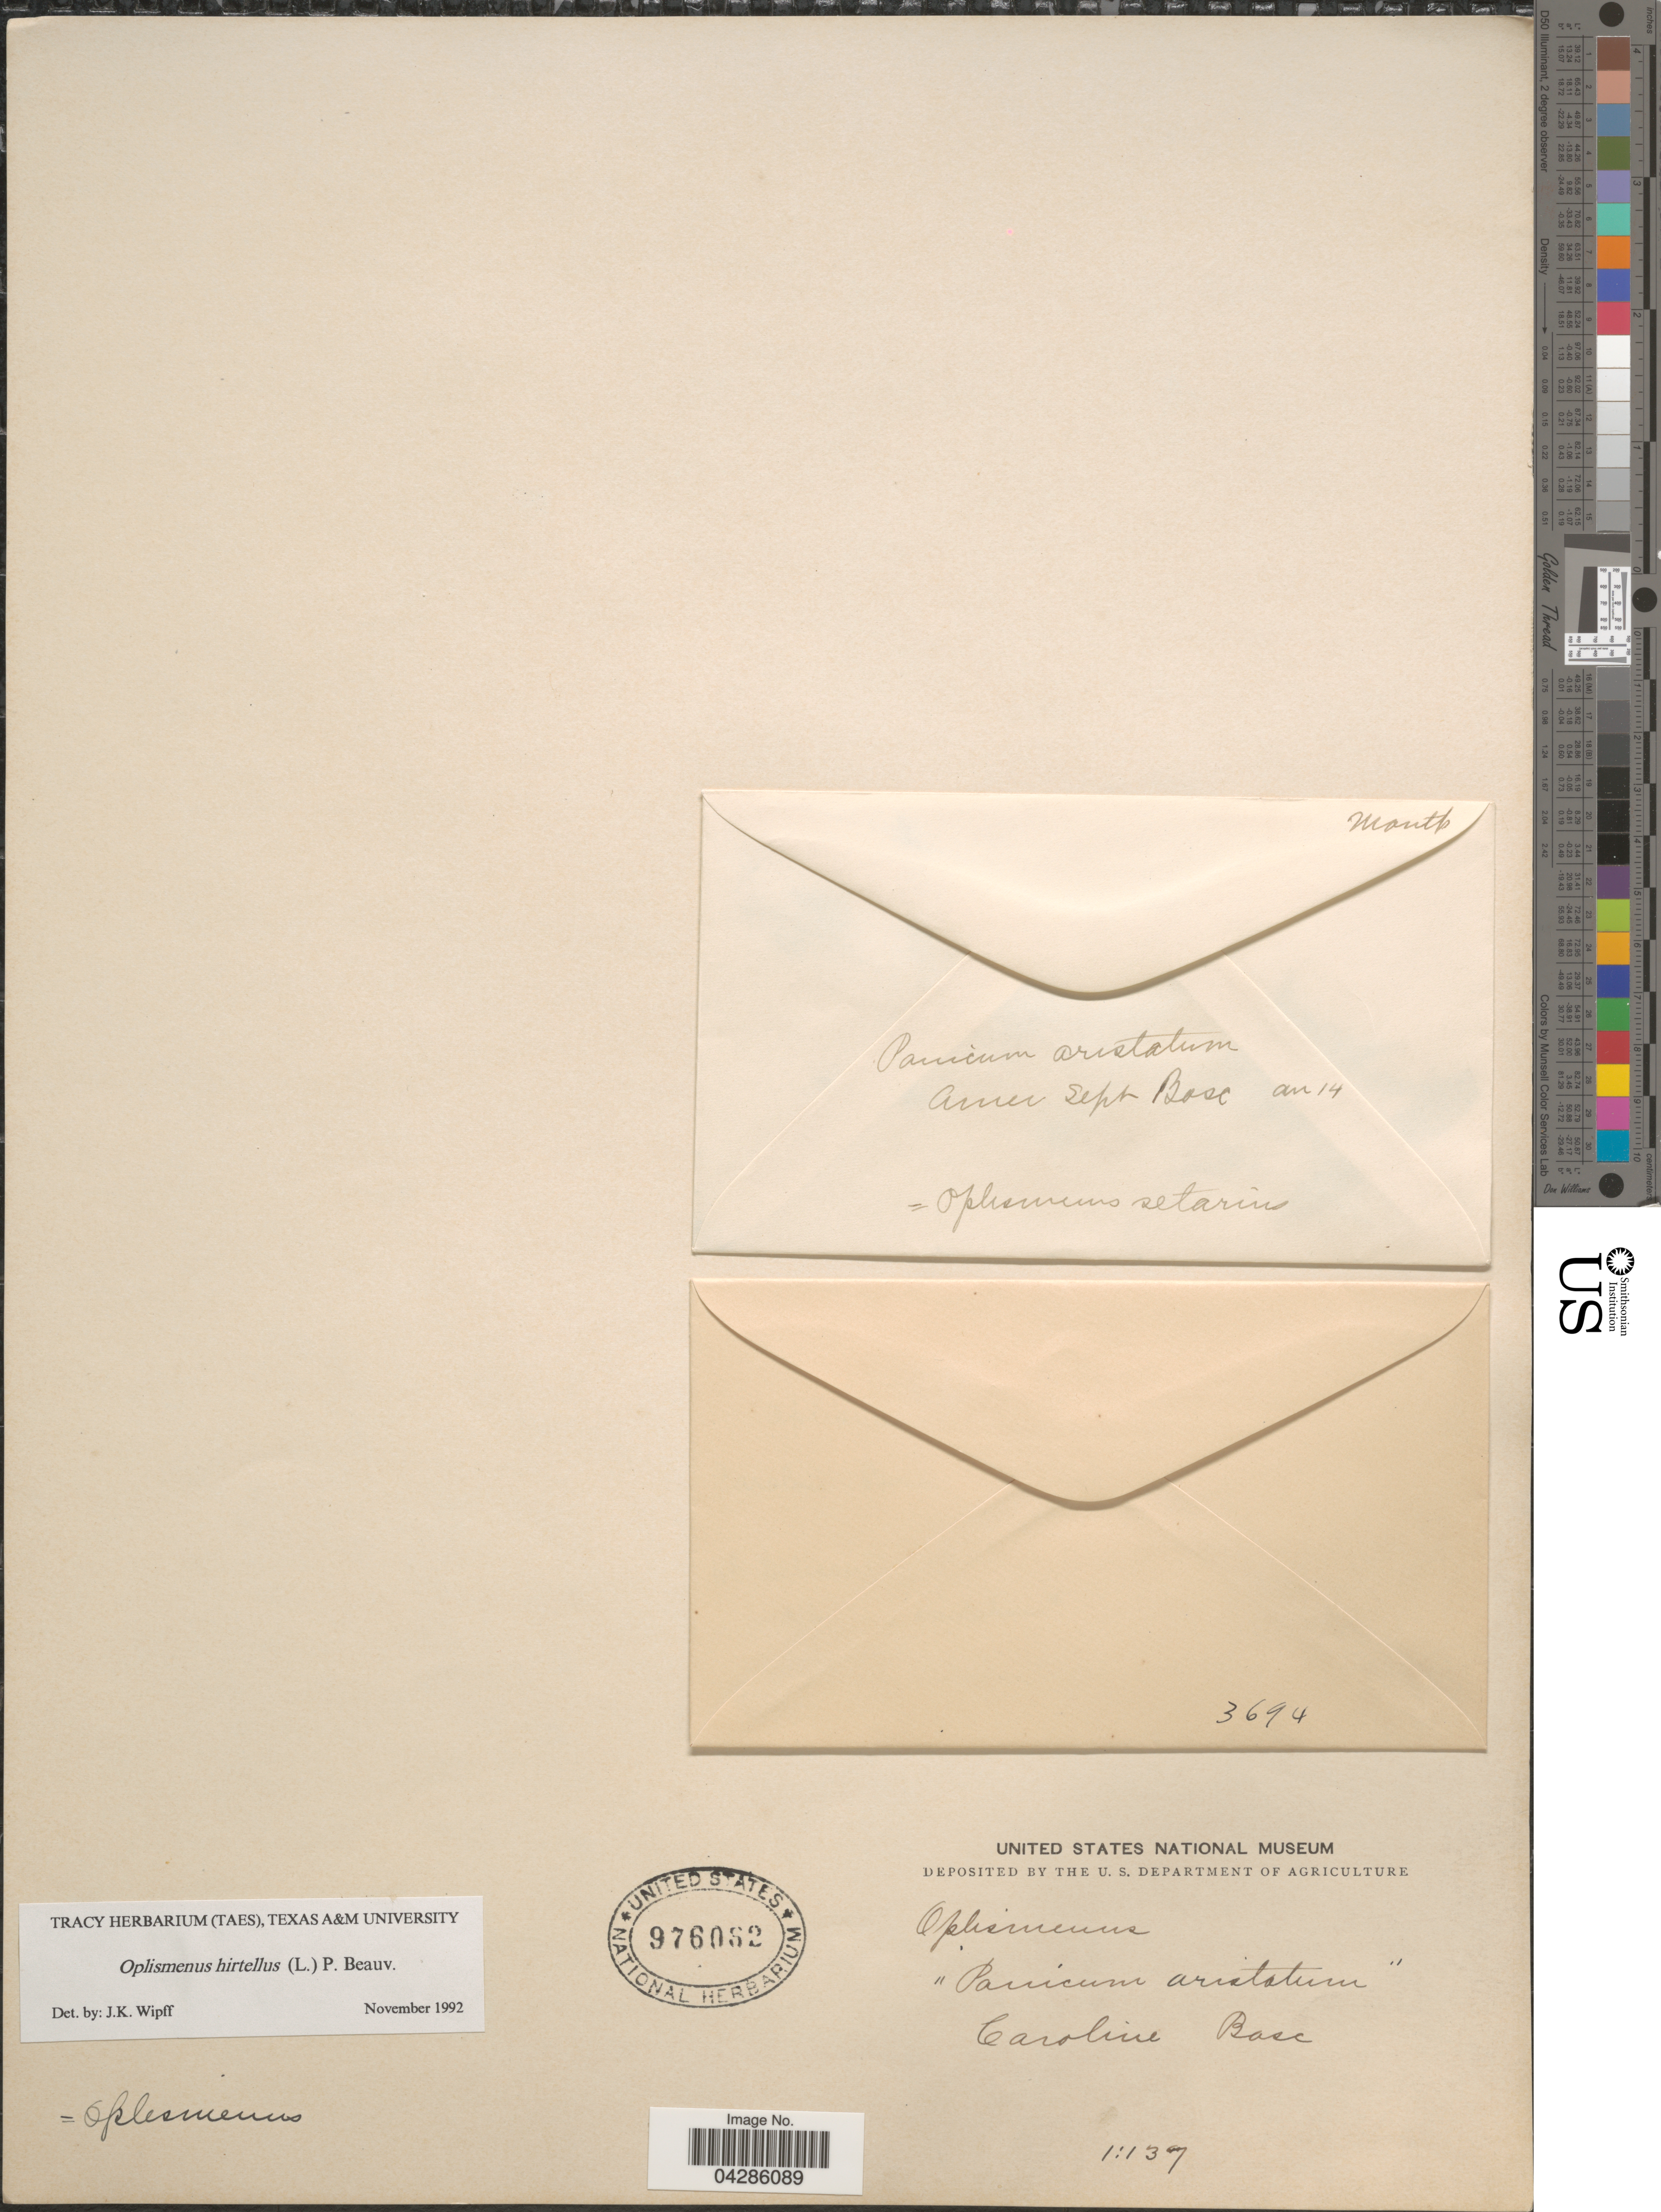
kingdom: Plantae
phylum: Tracheophyta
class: Liliopsida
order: Poales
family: Poaceae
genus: Oplismenus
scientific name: Oplismenus hirtellus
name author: (L.) P. Beauv.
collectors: Bosc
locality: Amer Sept.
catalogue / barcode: US 976082